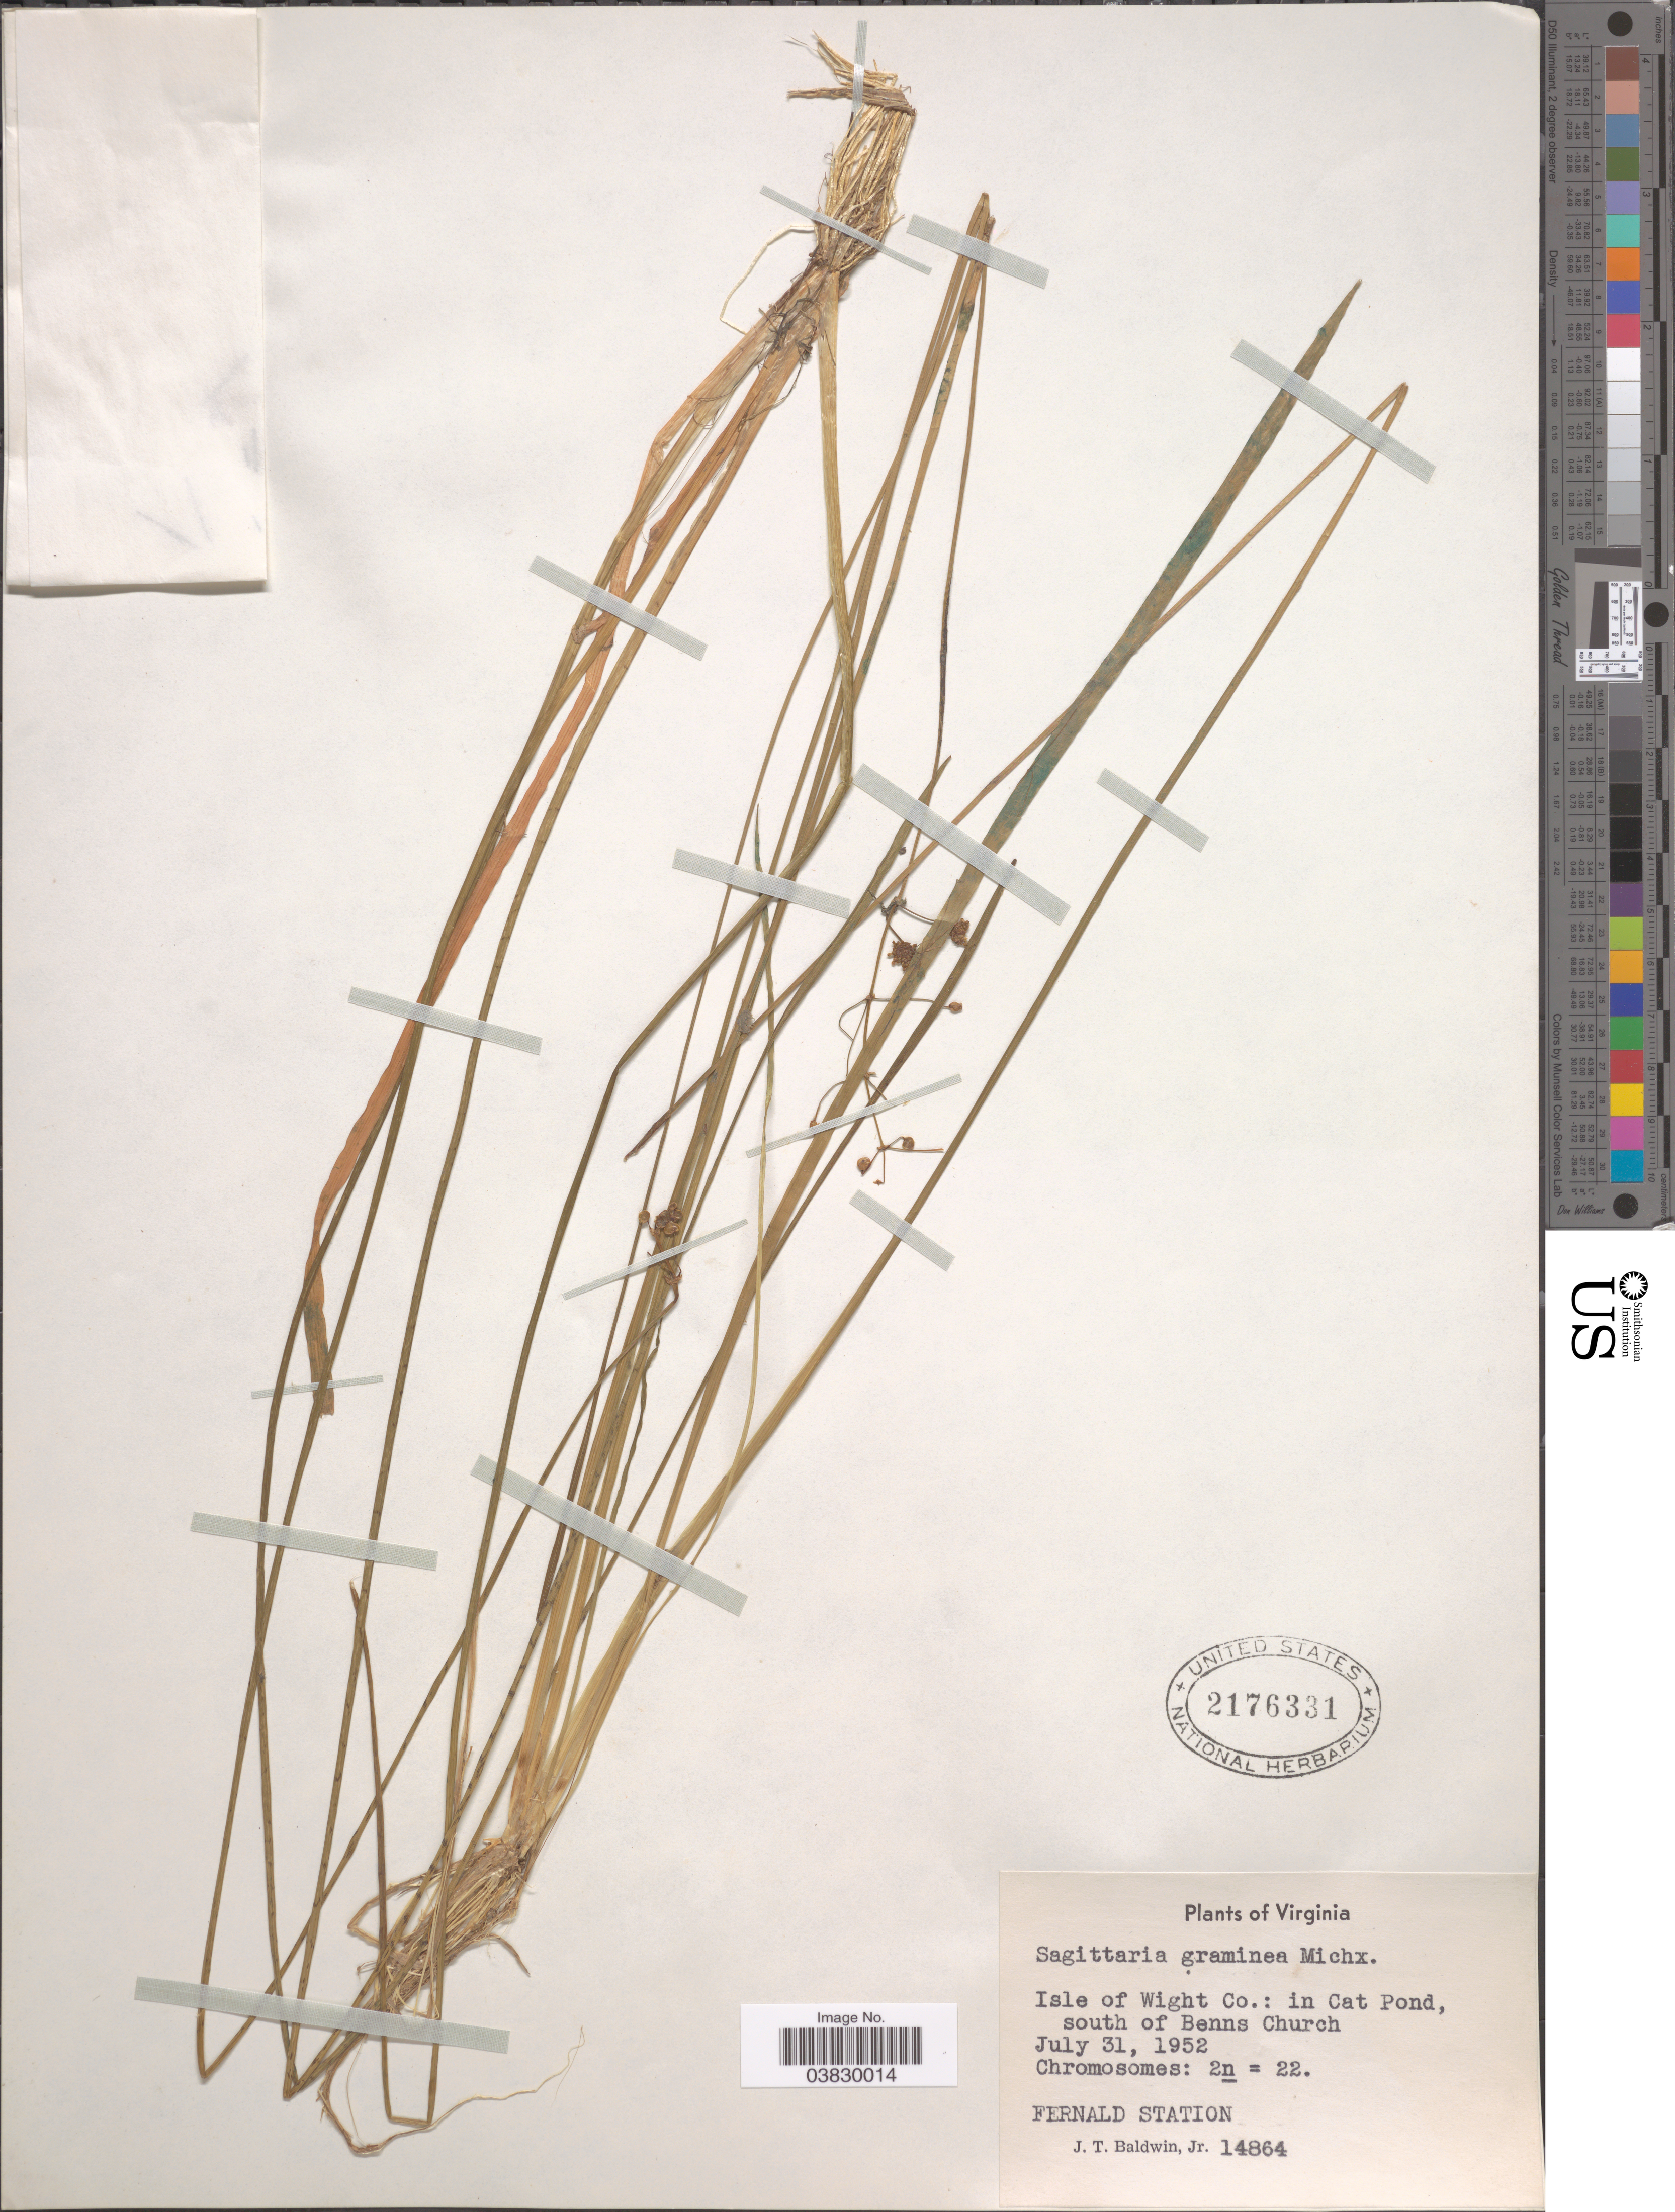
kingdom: Plantae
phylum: Tracheophyta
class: Liliopsida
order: Alismatales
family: Alismataceae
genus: Sagittaria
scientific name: Sagittaria graminea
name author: Michx.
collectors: J. T. Baldwin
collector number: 14864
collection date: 1952-07-31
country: United States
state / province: Virginia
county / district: Isle of Wight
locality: Isle of Wight Co.: in Cat Pond, south of Benns Church.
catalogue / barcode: US 2176331